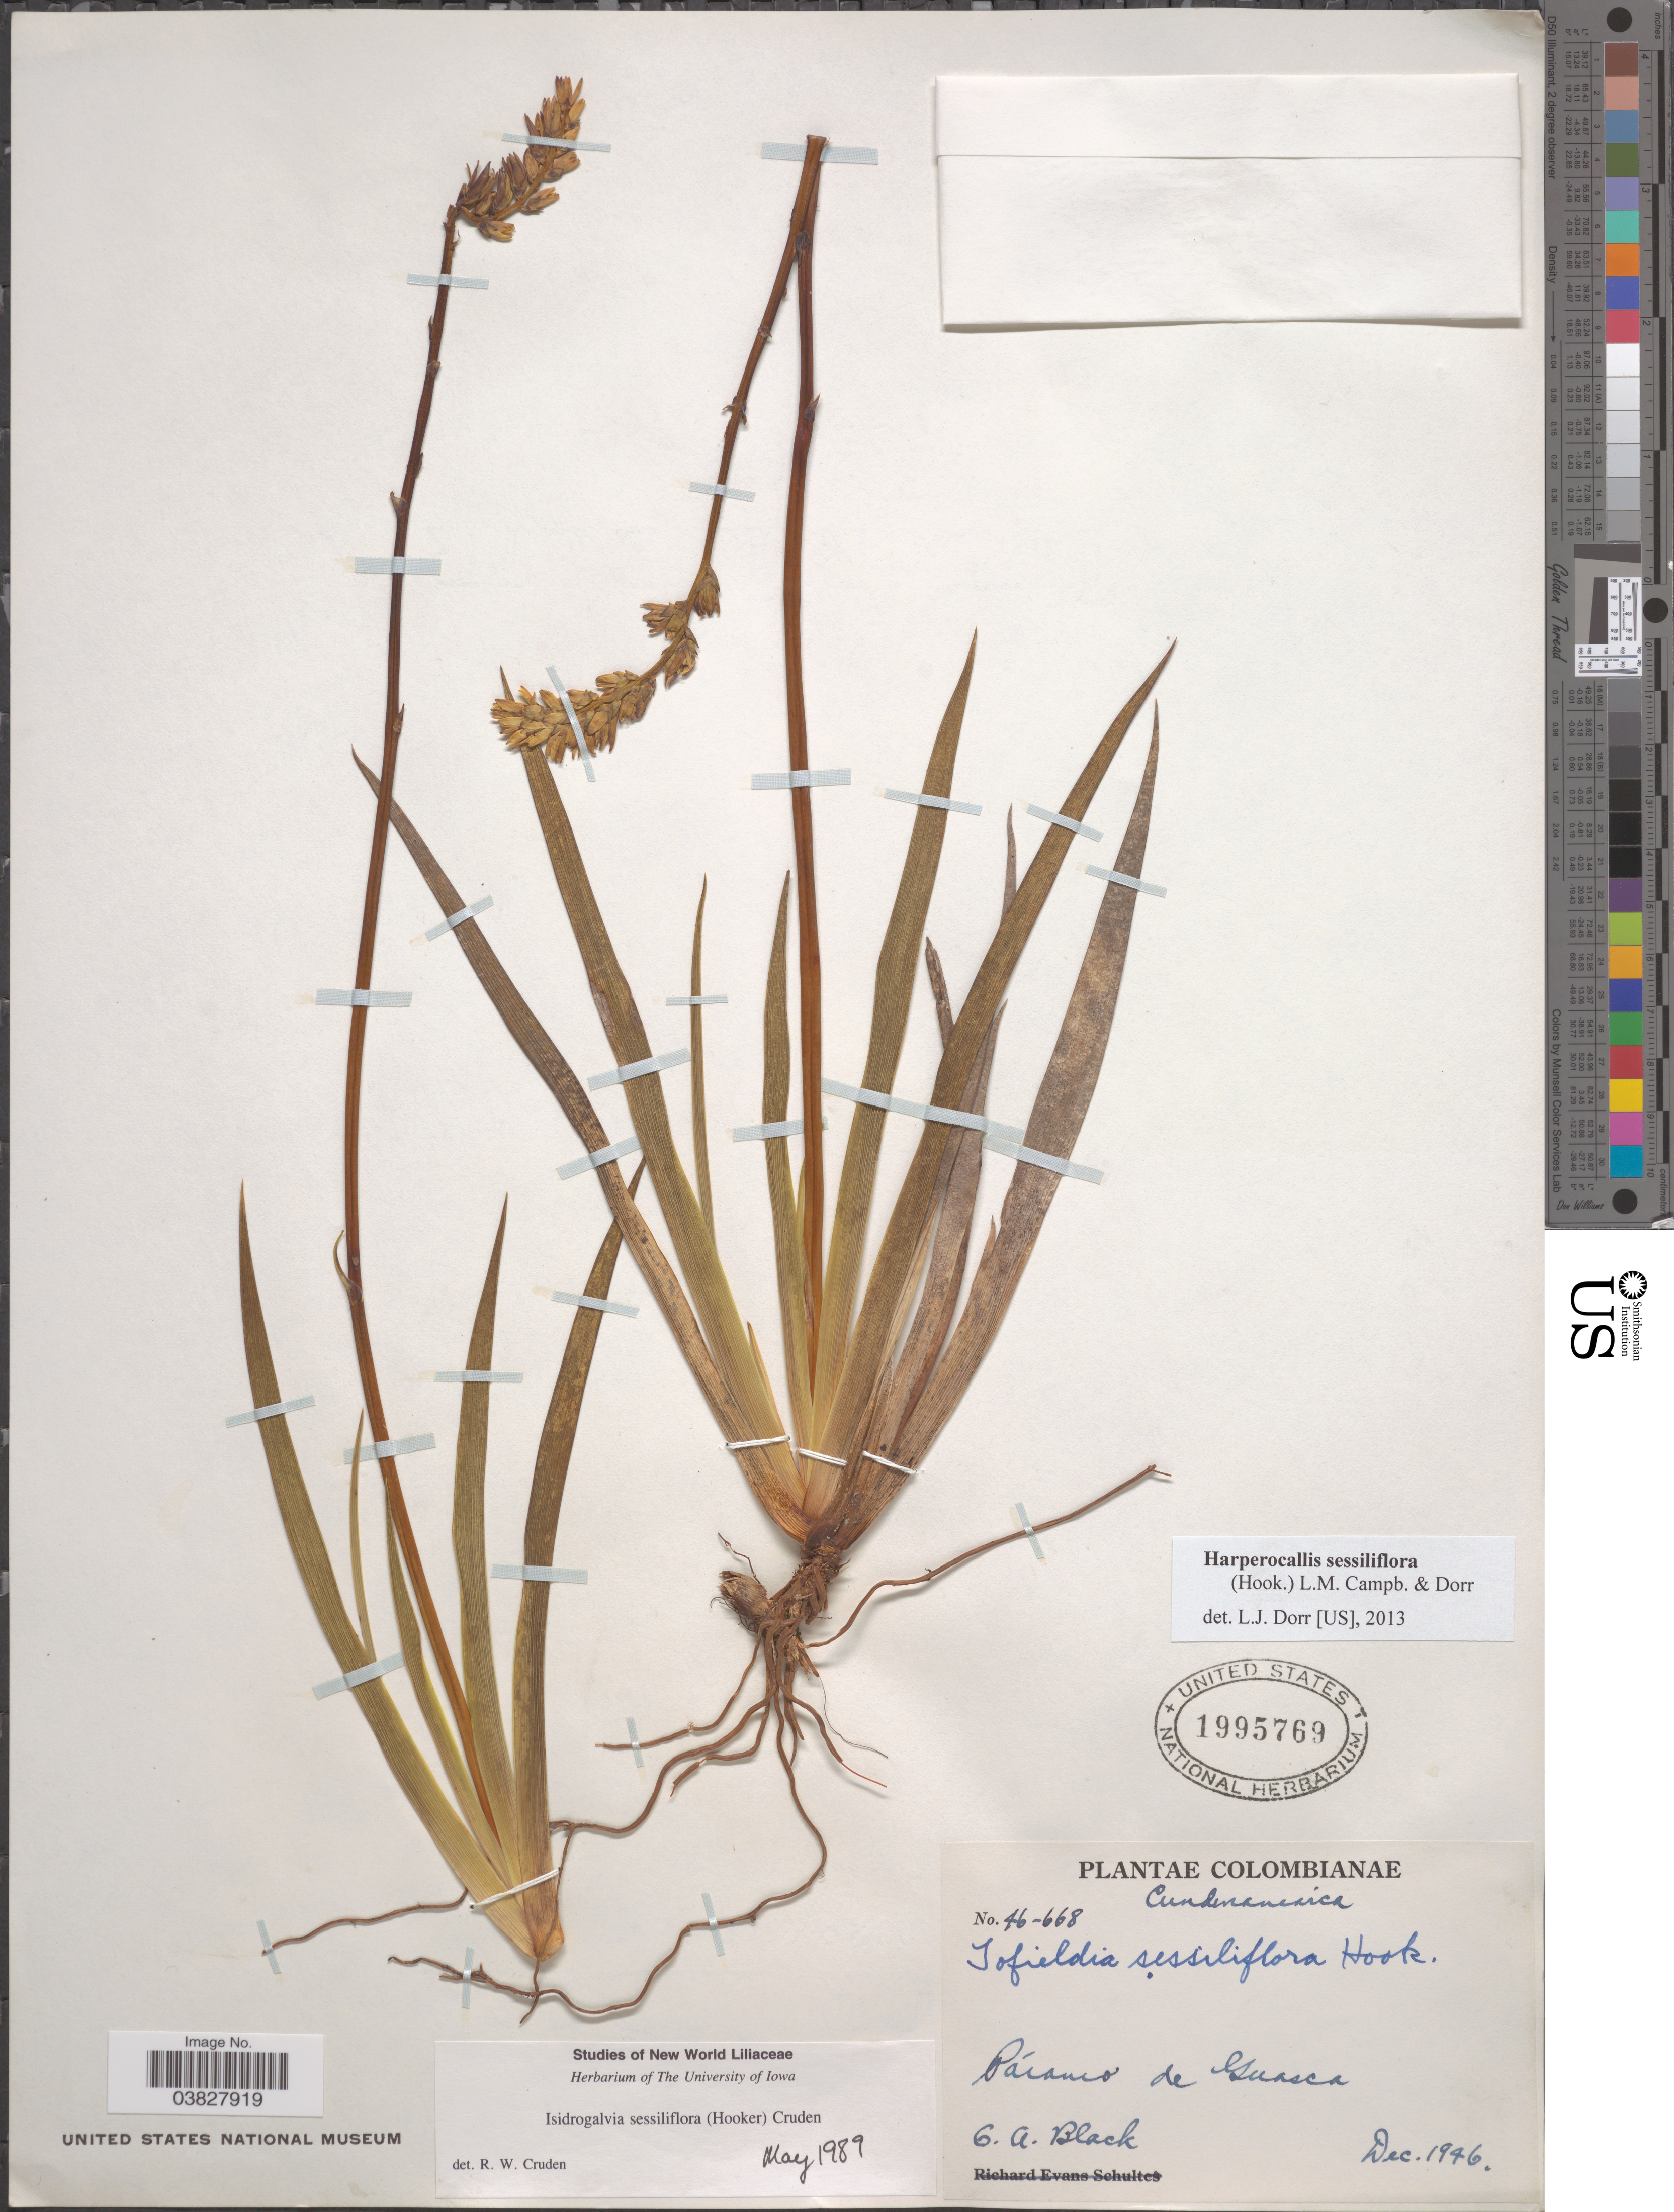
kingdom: Plantae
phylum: Tracheophyta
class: Liliopsida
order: Alismatales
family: Tofieldiaceae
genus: Harperocallis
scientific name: Harperocallis sessiliflora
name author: (Hook.) L.M. Campb. & Dorr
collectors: G. A. Black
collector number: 46-668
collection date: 1946-12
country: Colombia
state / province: Cundinamarca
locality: Páramo de Guasca.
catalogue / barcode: US 1995769